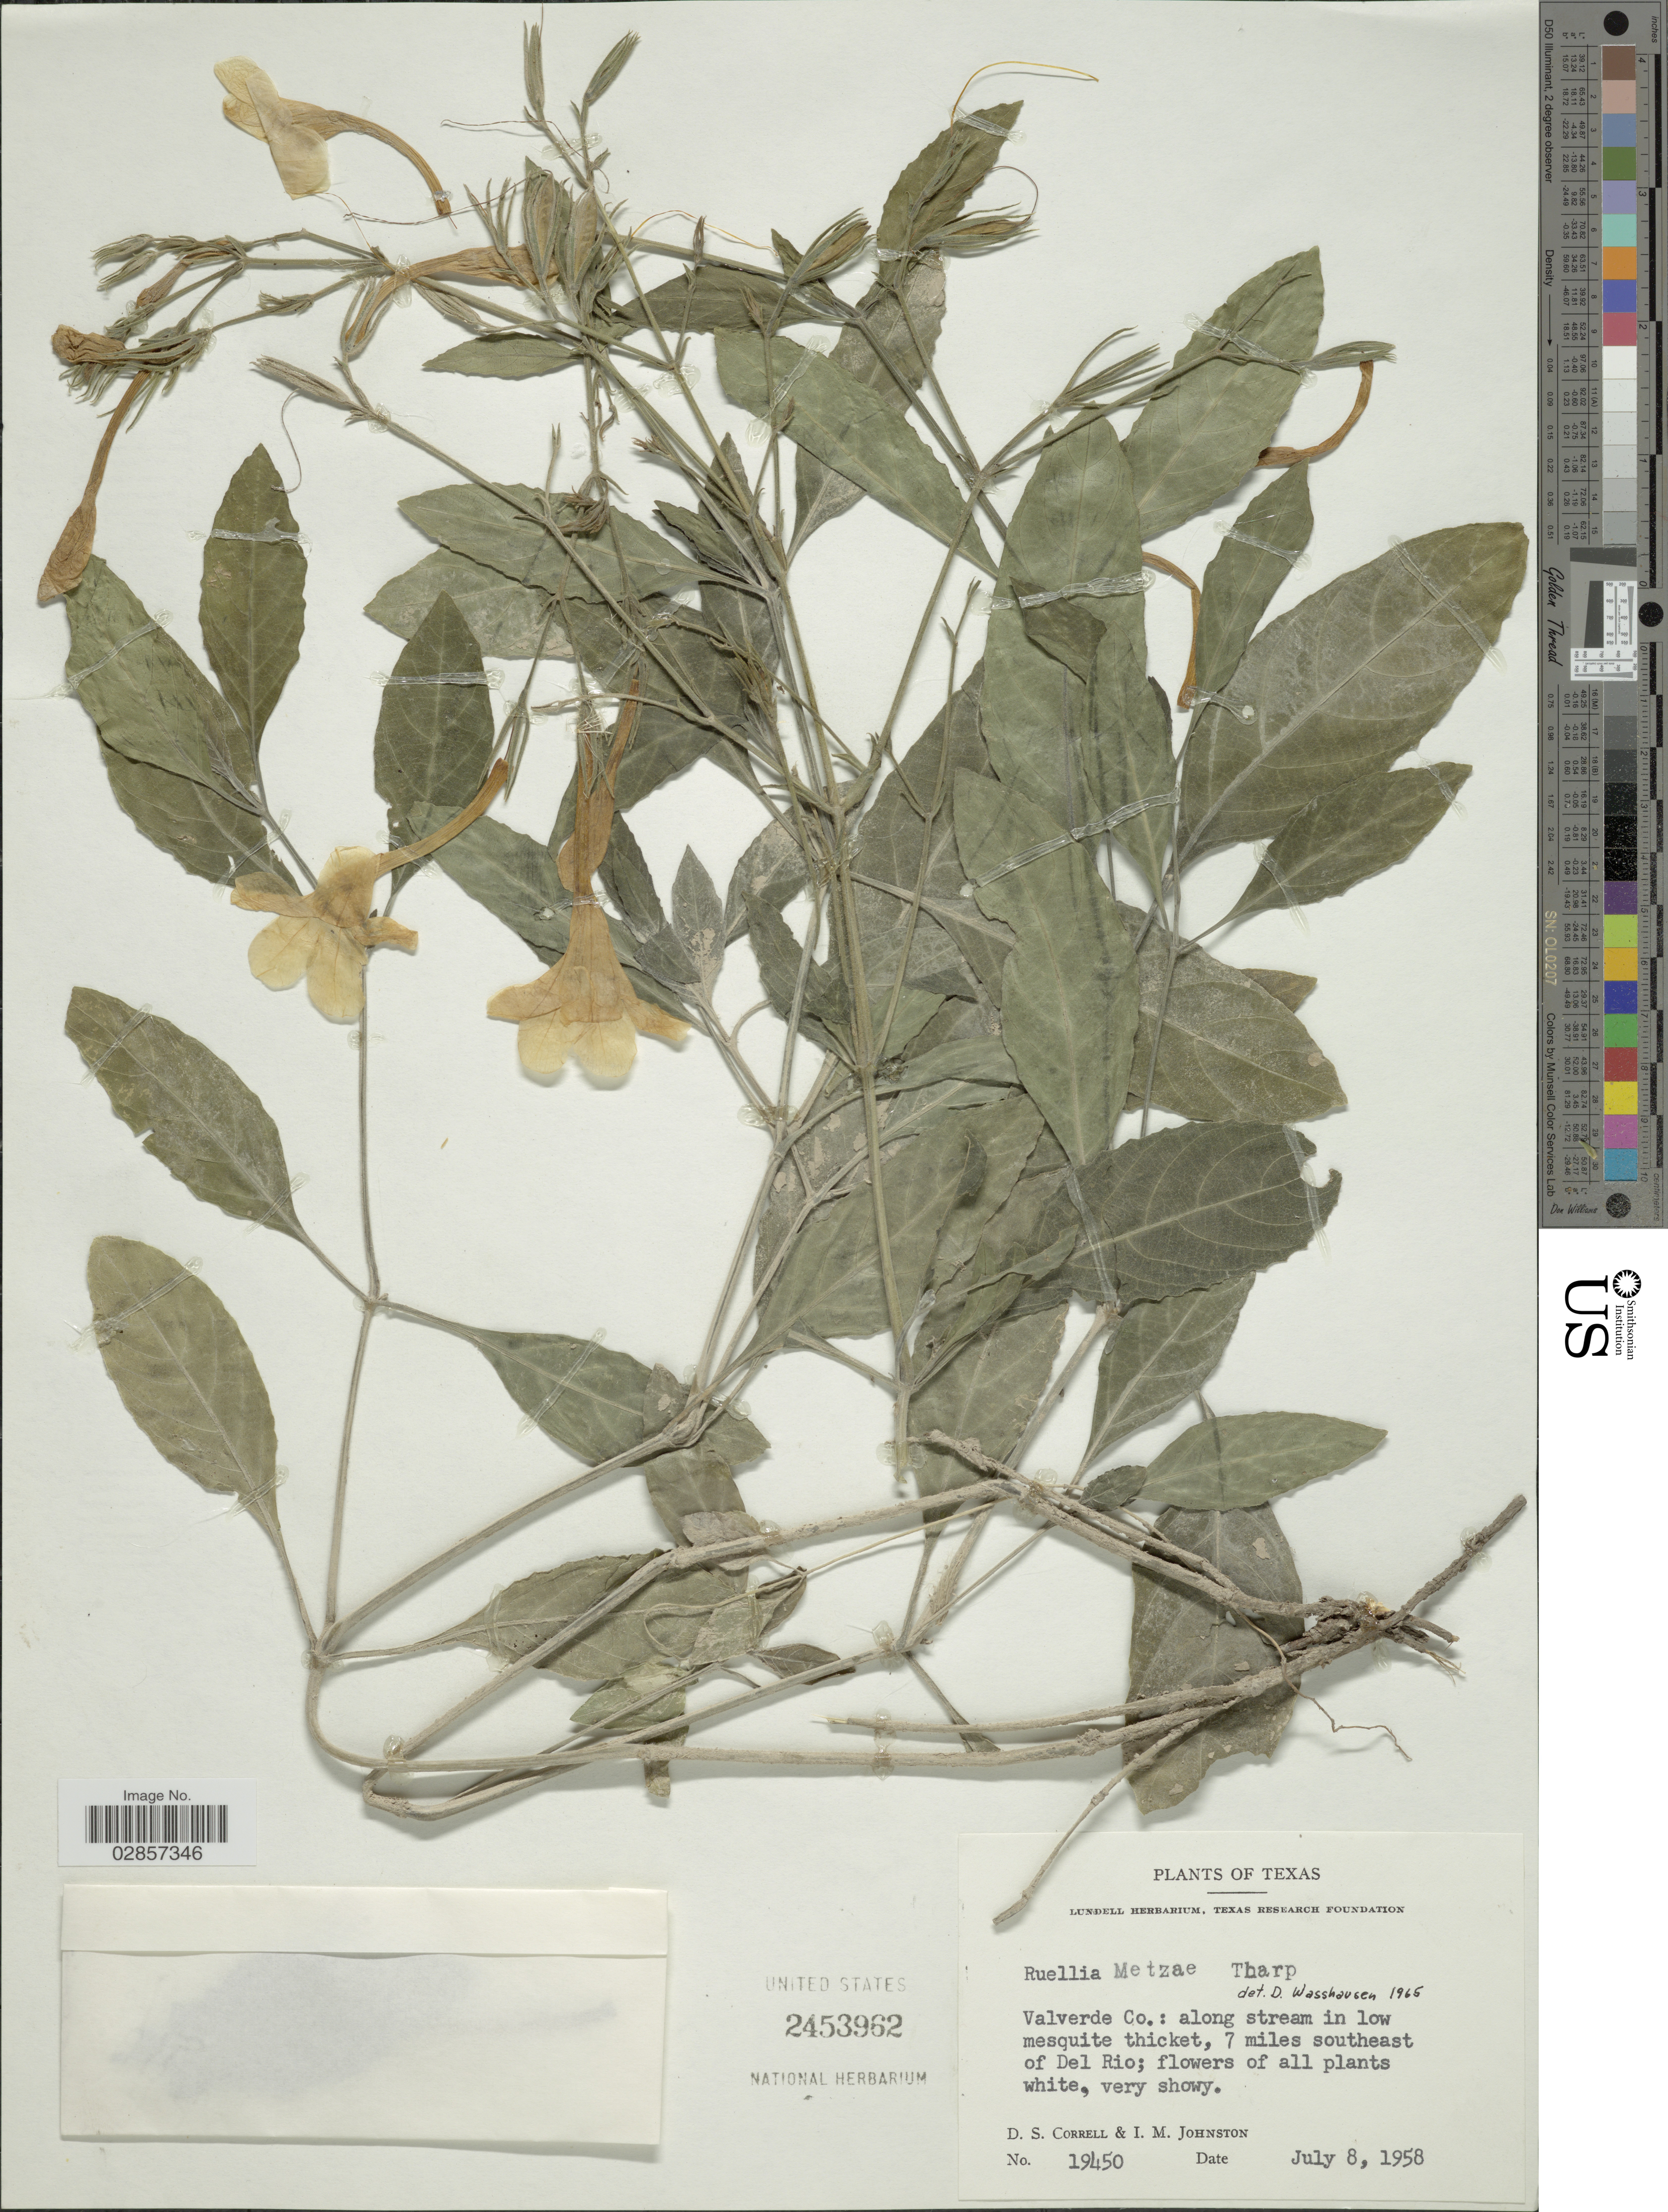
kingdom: Plantae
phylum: Tracheophyta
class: Magnoliopsida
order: Lamiales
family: Acanthaceae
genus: Ruellia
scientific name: Ruellia metziae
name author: Tharp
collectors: D. S. Correll & I.M. Johnston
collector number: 19450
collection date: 1958-07-08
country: United States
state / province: Texas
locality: Valverde Co.: along stream in low mesquite thicket, 7 miles southeast of Del Rio.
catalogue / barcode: US 2453962